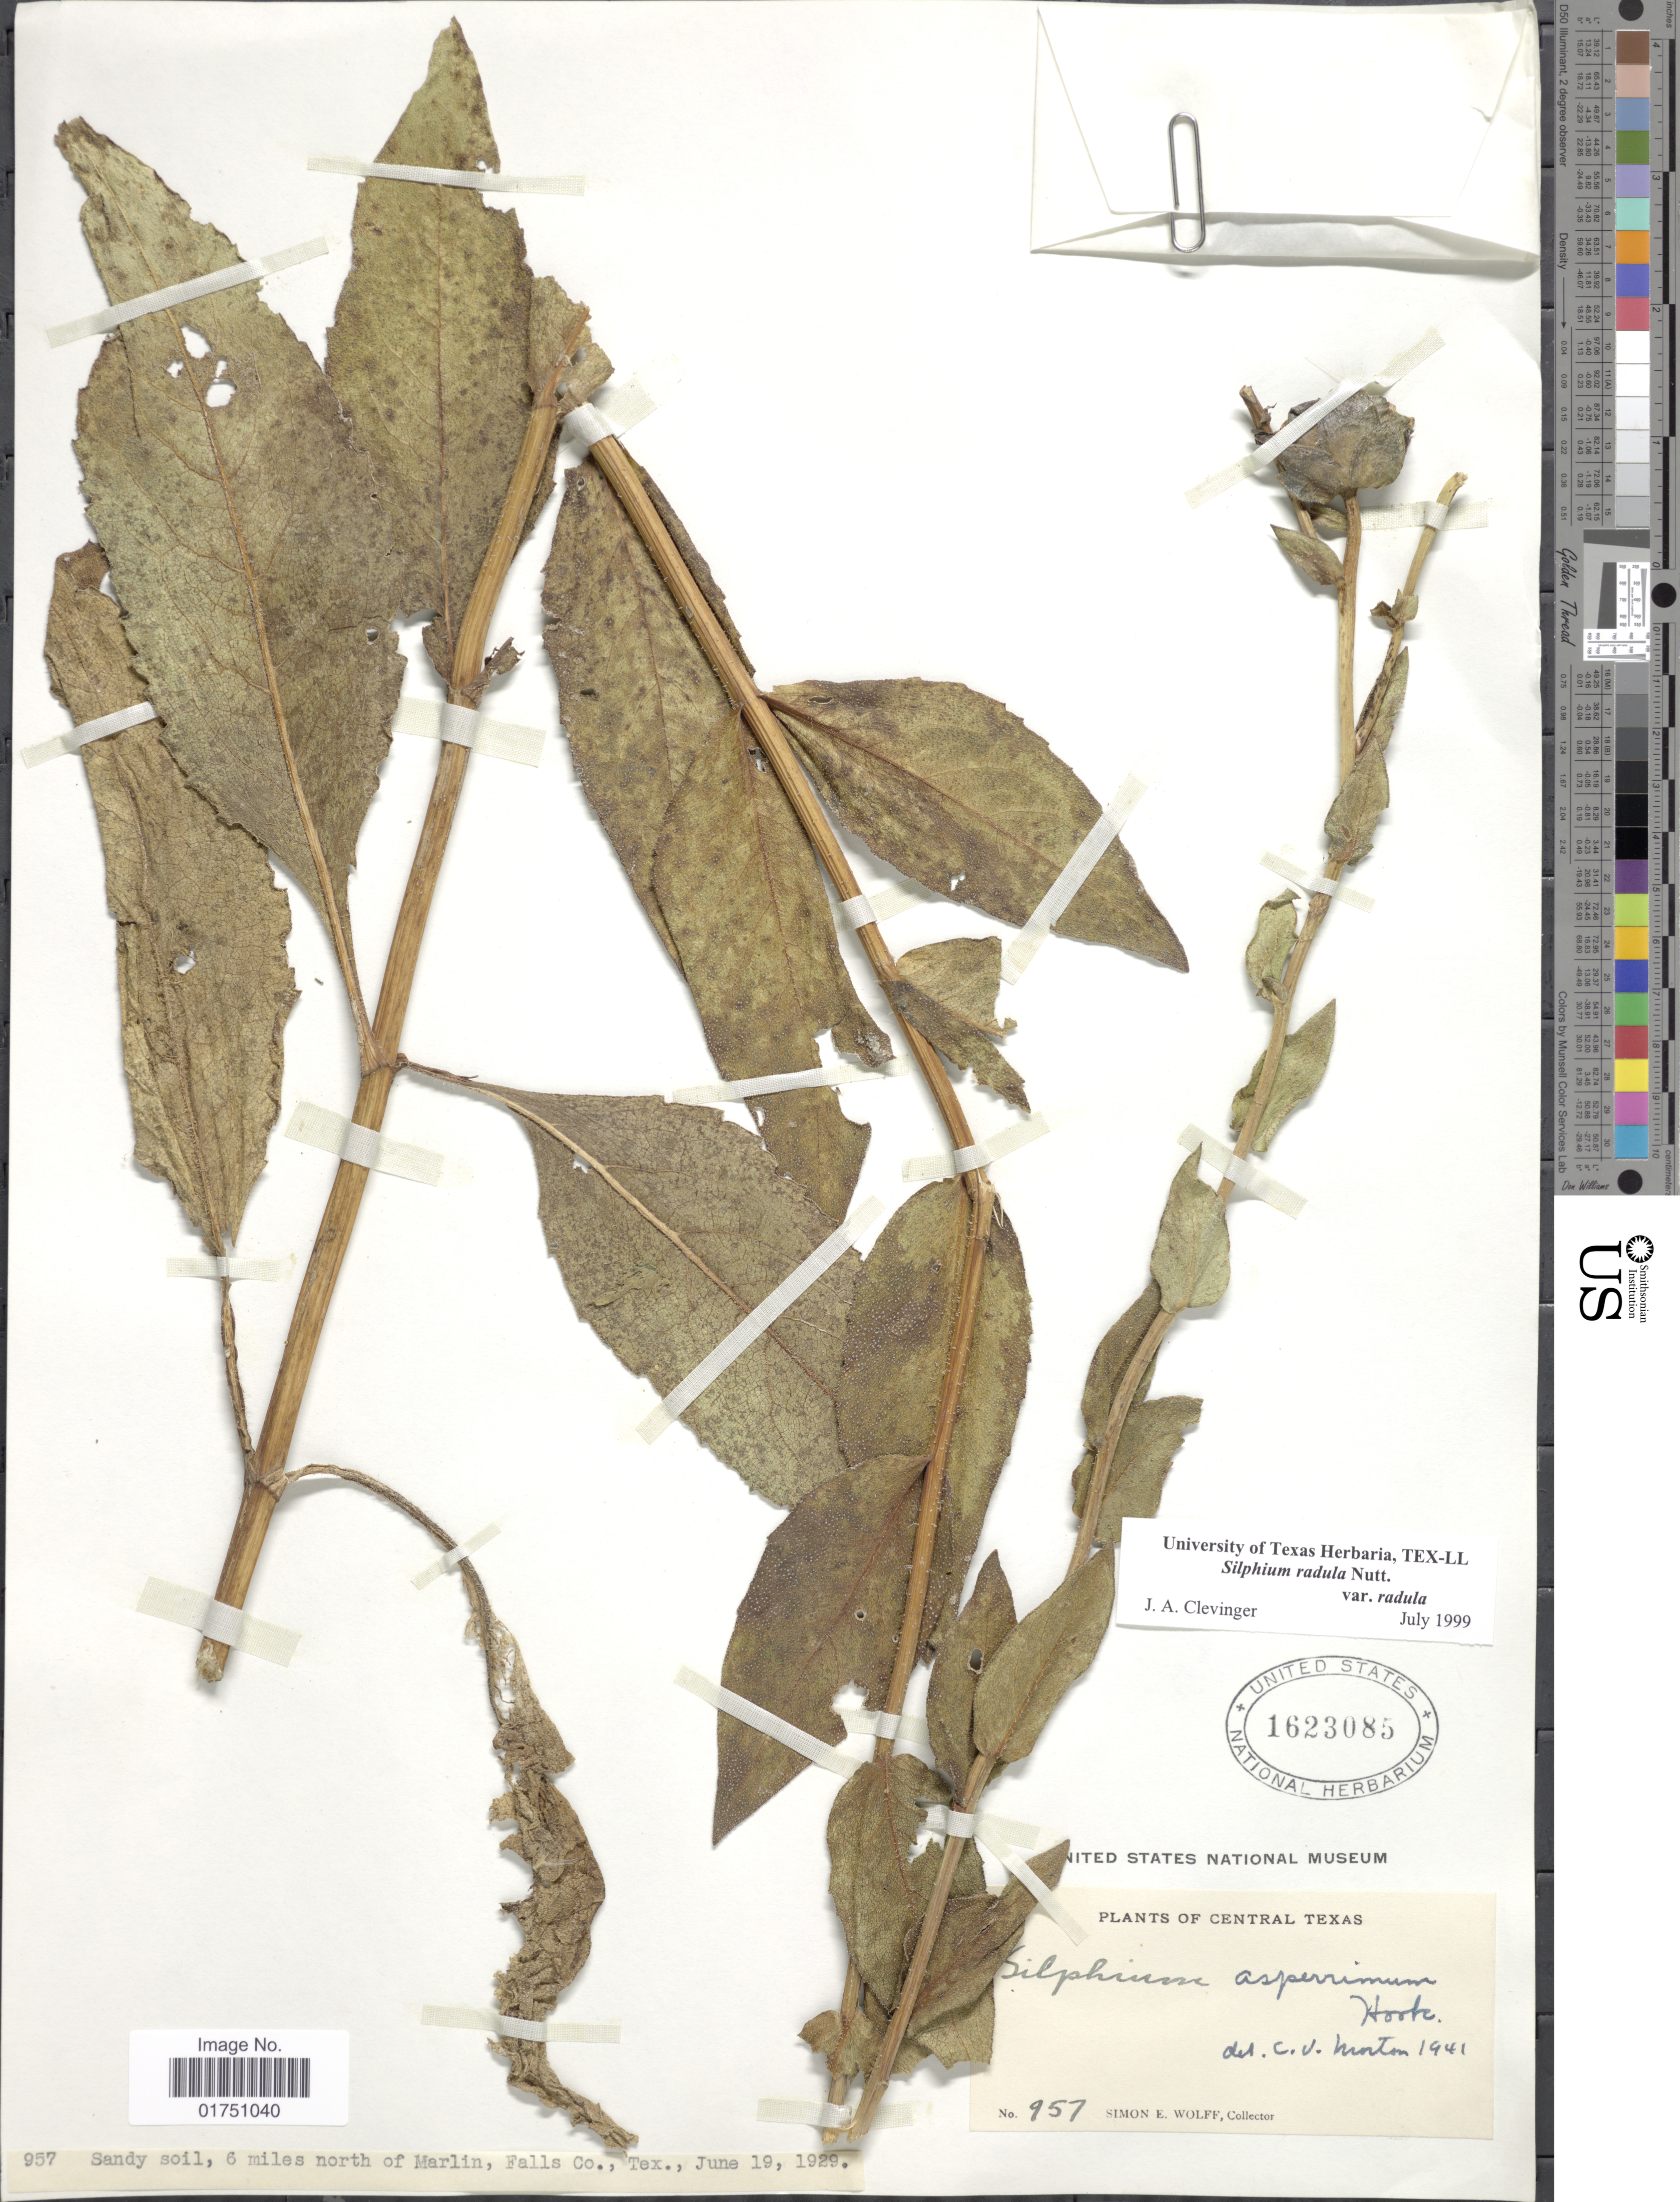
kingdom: Plantae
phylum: Tracheophyta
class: Magnoliopsida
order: Asterales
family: Asteraceae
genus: Silphium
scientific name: Silphium radula var. radula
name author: Nutt.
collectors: S. E. Wolff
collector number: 957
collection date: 1929-06-19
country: United States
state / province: Texas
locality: Central Texas. Sandy soil, 6 miles north of Marlin, Falls Co., Tex.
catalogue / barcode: US 1623085